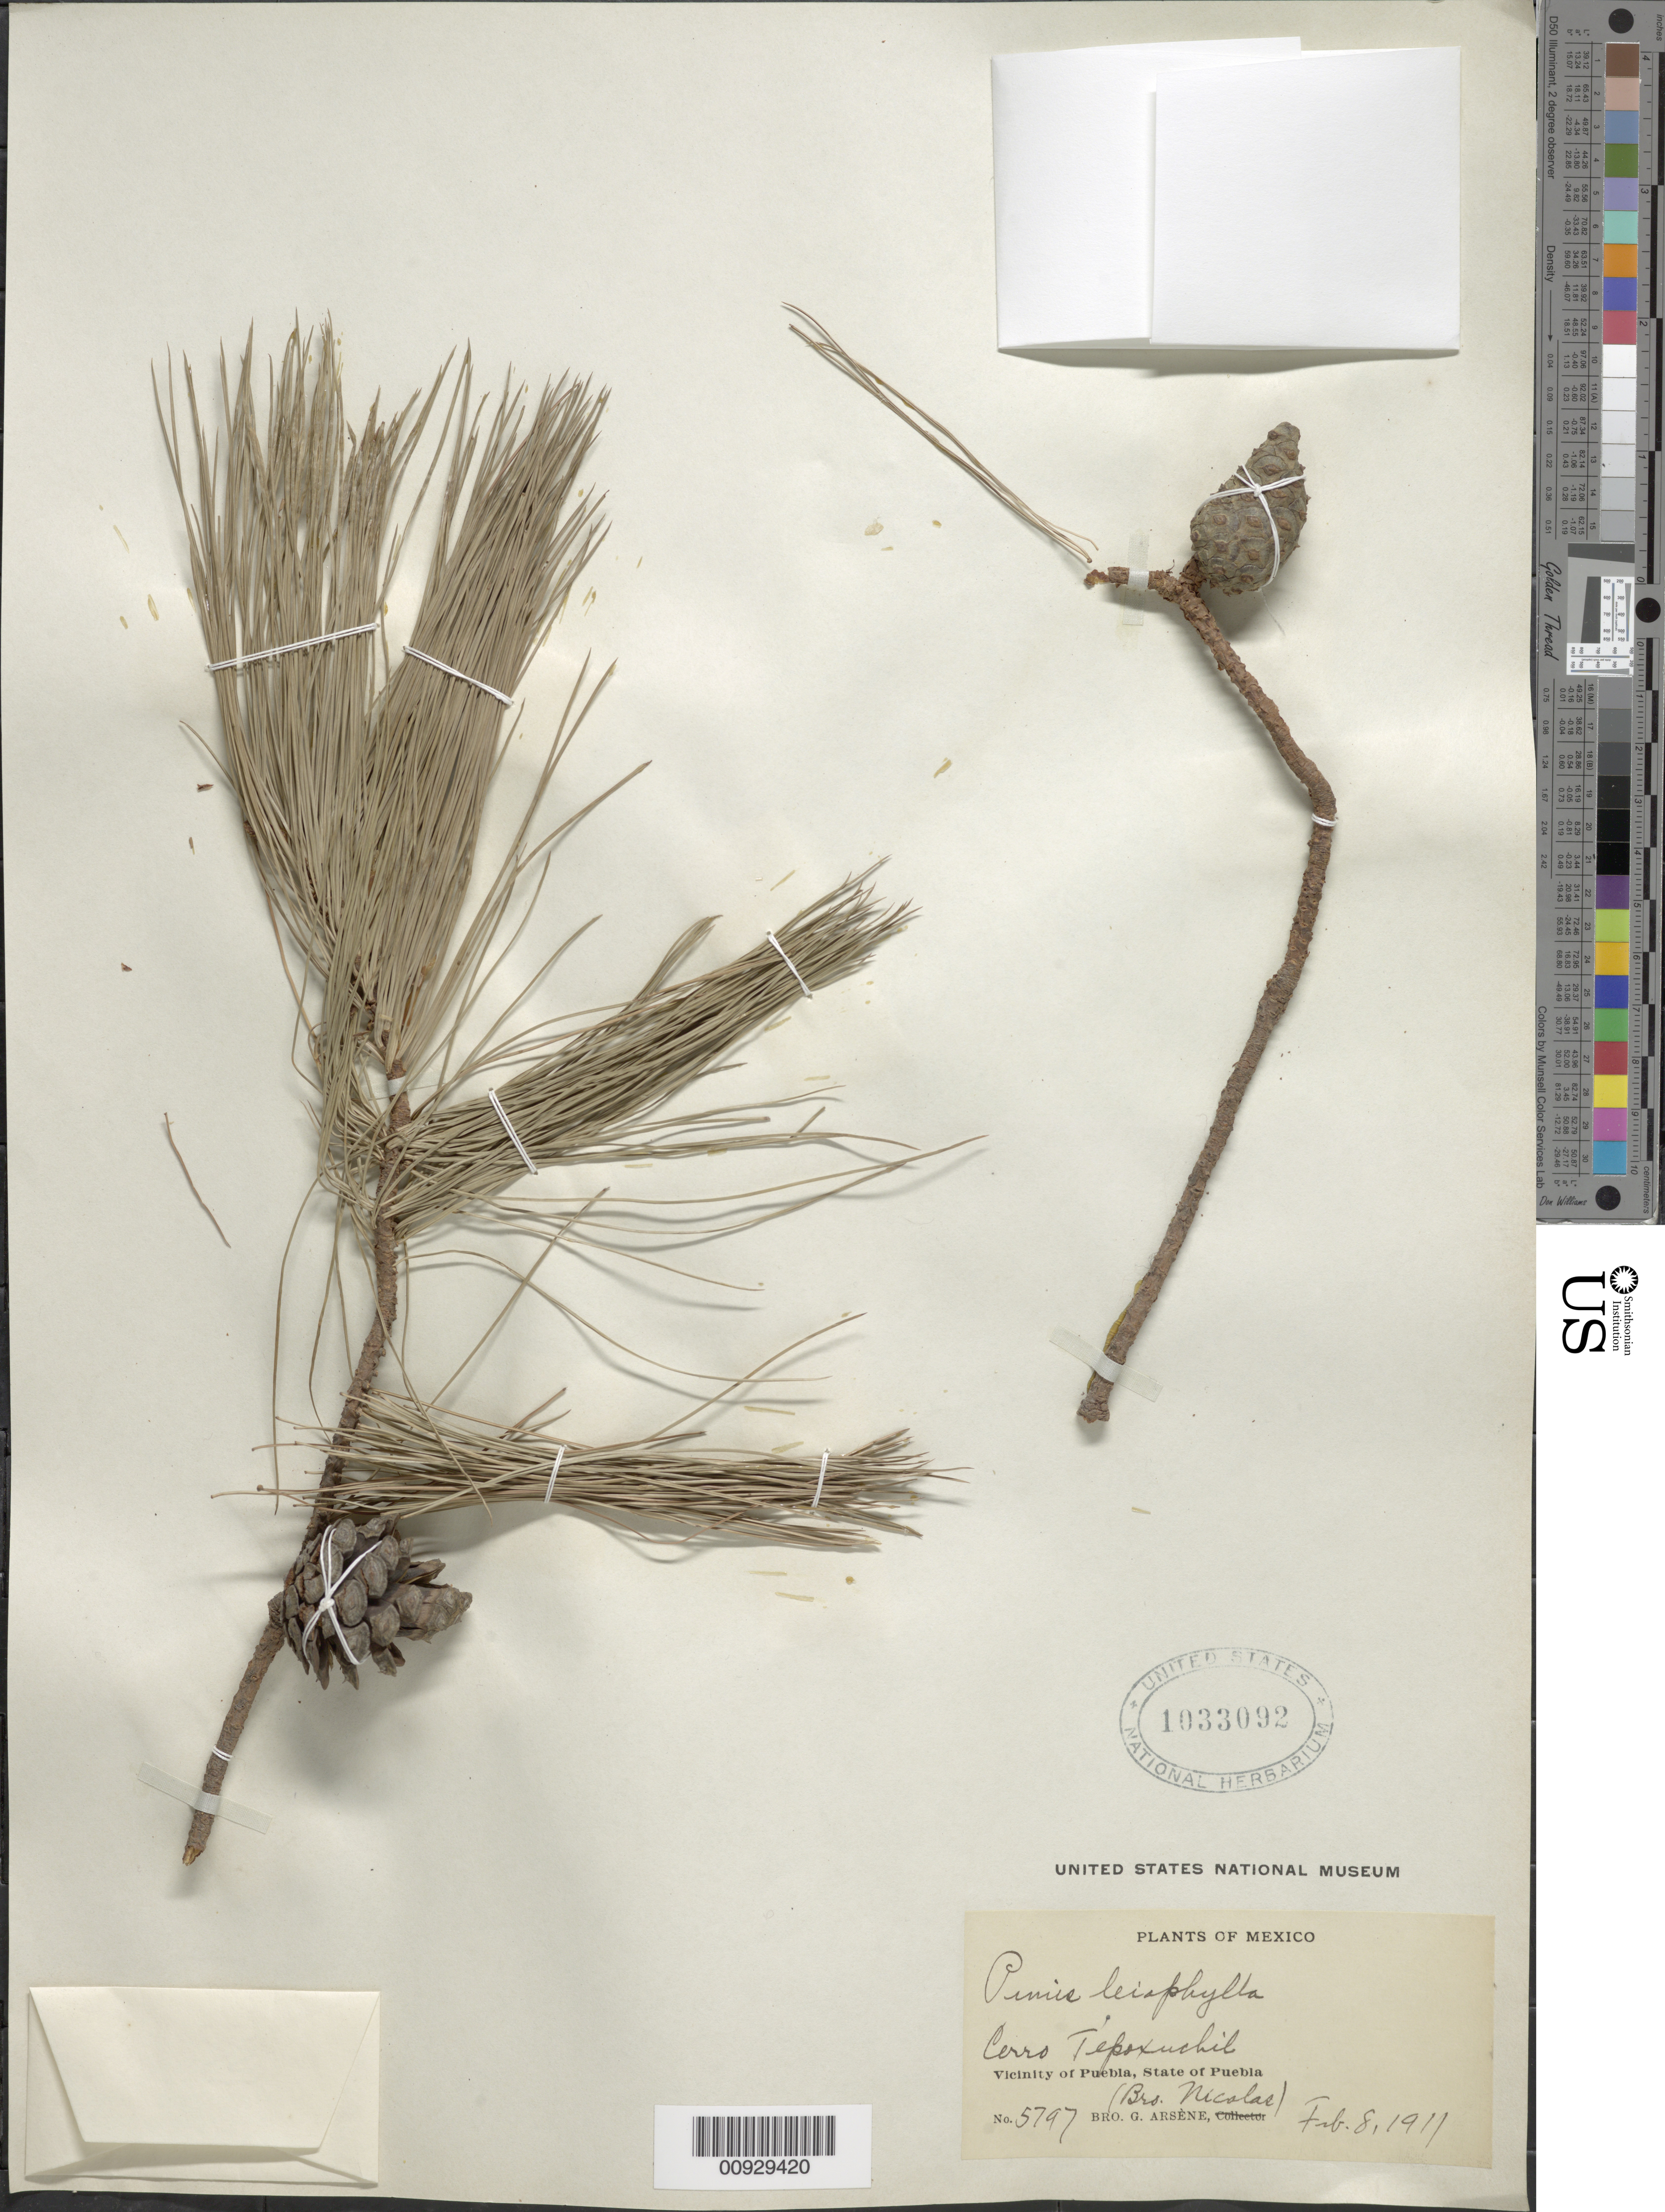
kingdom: Plantae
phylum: Tracheophyta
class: Pinopsida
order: Pinales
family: Pinaceae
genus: Pinus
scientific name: Pinus leiophylla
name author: Schiede ex Schltdl. & Cham.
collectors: B. Nicolas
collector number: Arsène, Bro. G. No. 5797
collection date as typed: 08 Feb 1911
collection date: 1911-02-08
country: Mexico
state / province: Puebla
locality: Cerro Tepoxuchil. Vicinity of Puebla, State of Puebla.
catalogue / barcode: US 1033092